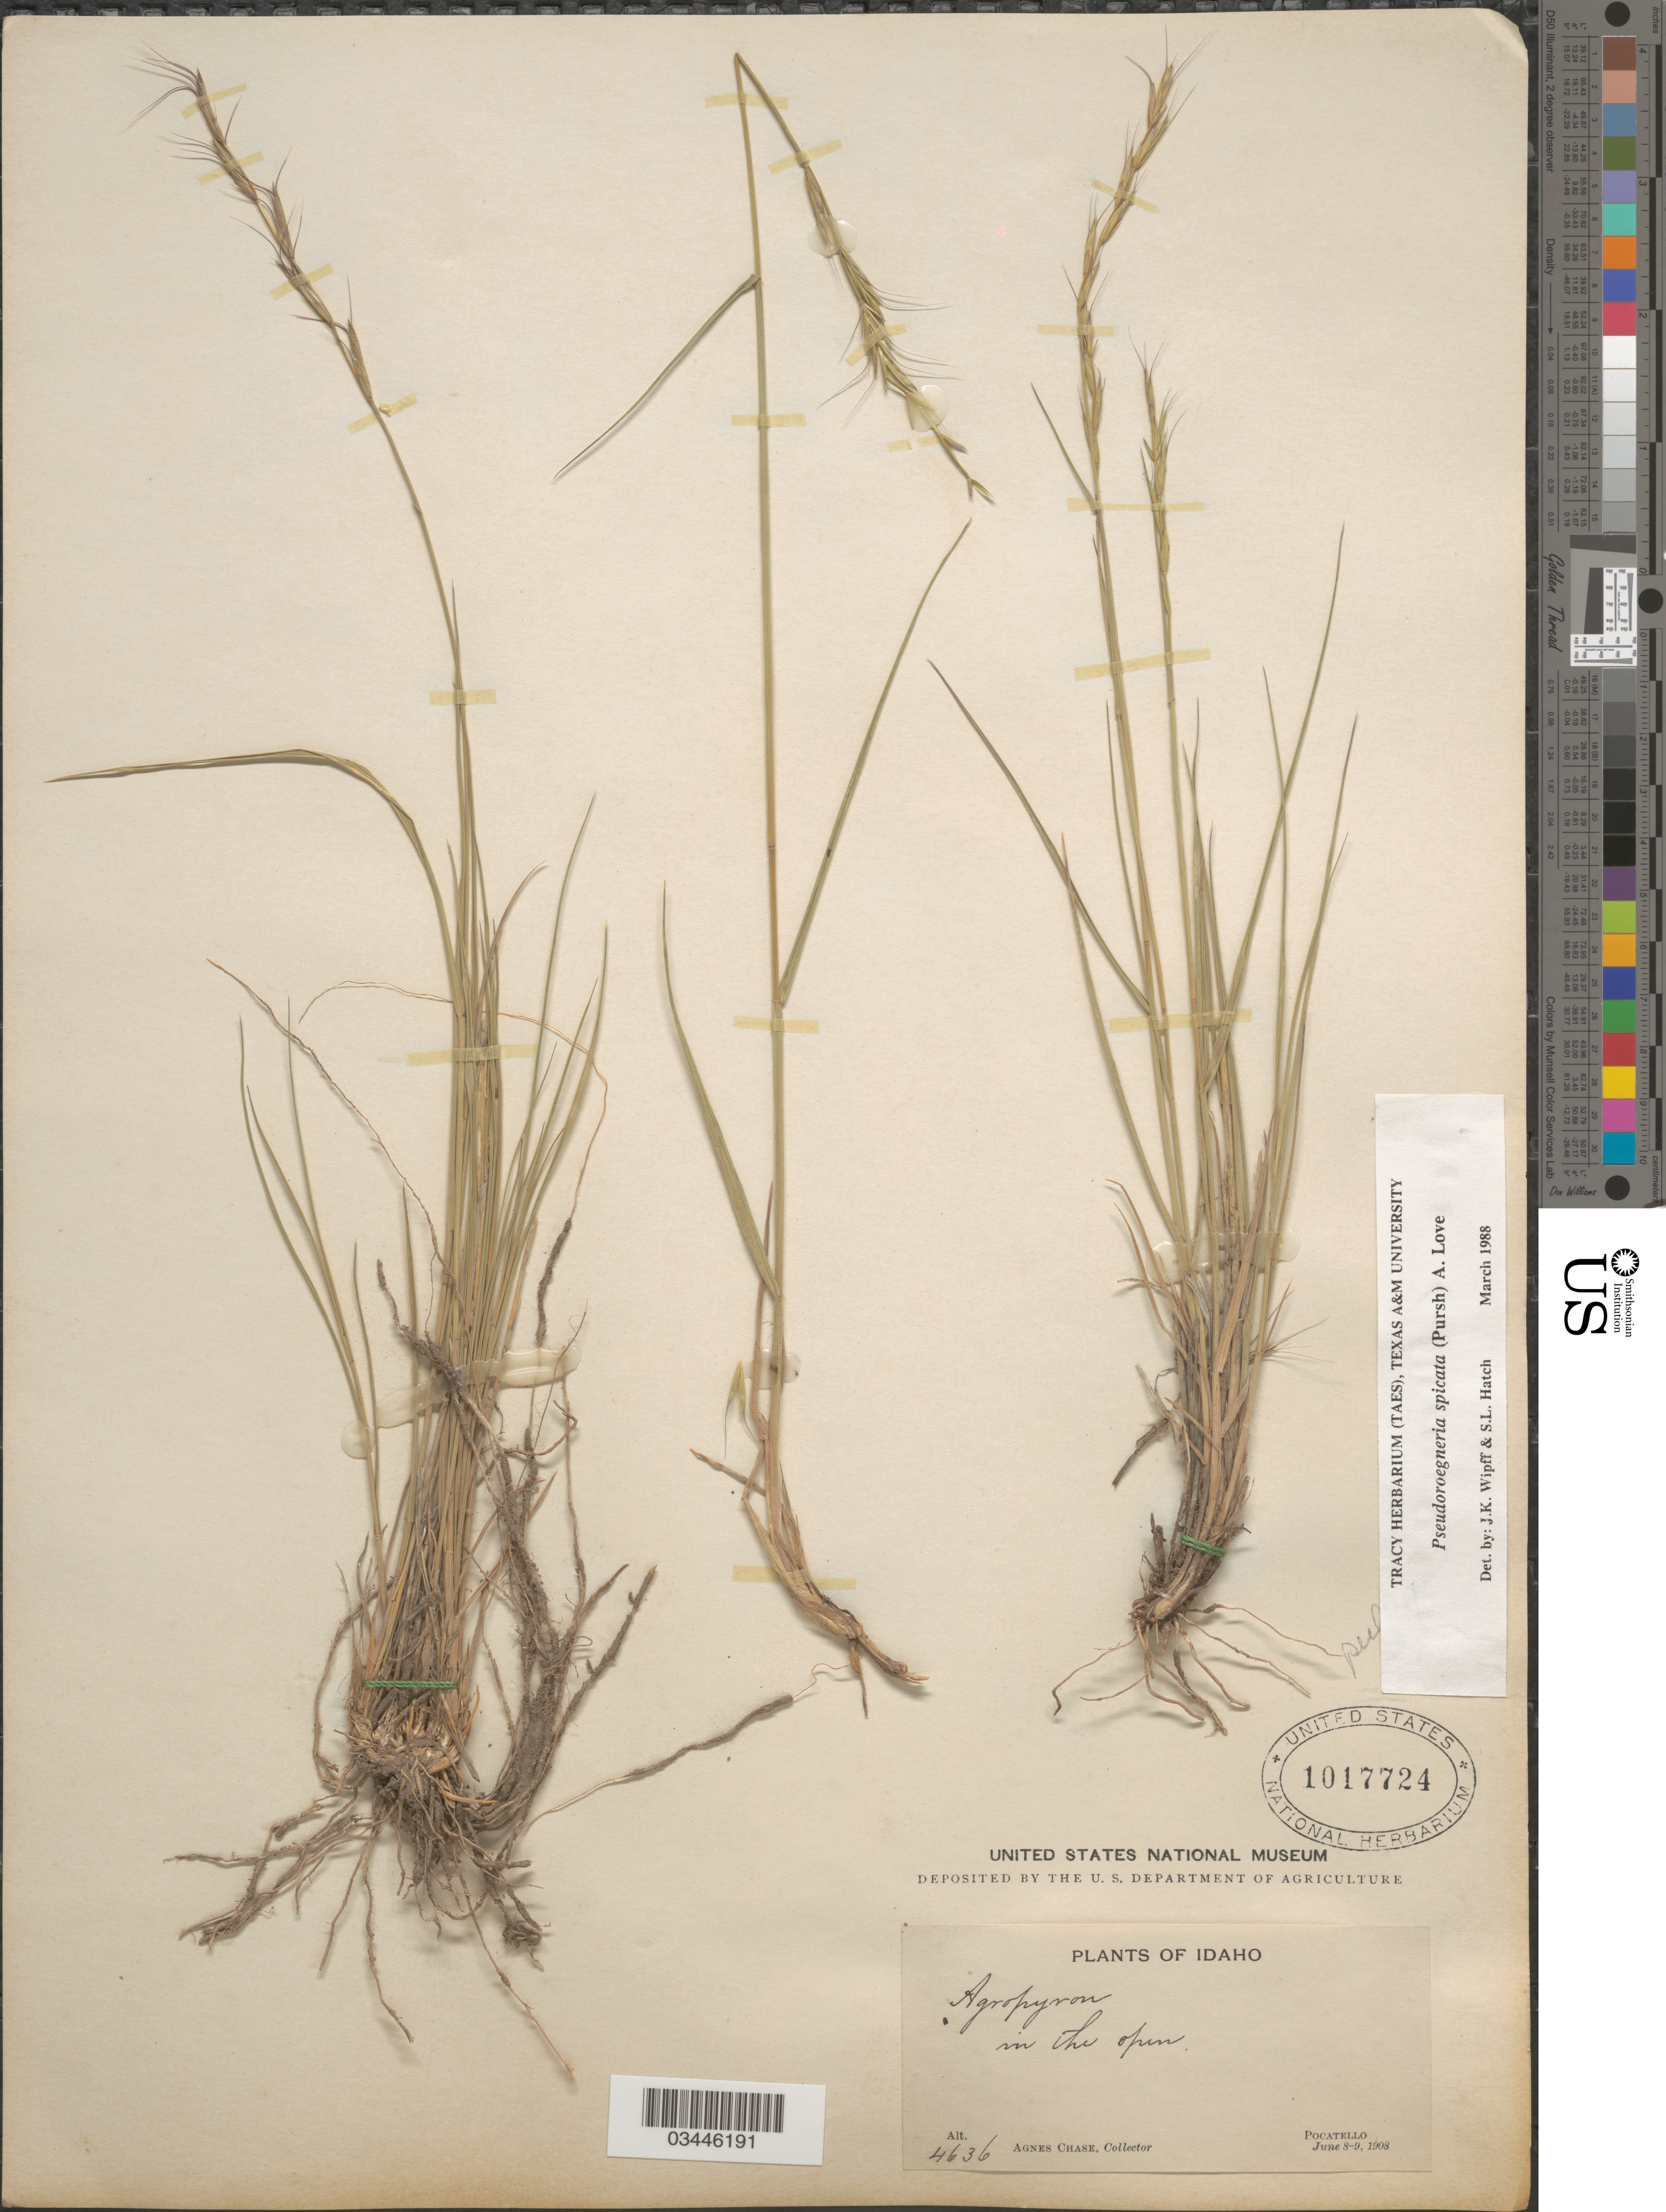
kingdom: Plantae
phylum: Tracheophyta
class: Liliopsida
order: Poales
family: Poaceae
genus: Pseudoroegneria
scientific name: Pseudoroegneria spicata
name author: (Pursh) Á. Löve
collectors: A. Chase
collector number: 4636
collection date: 1908-06-08/1908-06-09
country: United States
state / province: Idaho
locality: In the open. Pocatello.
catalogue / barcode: US 1017724